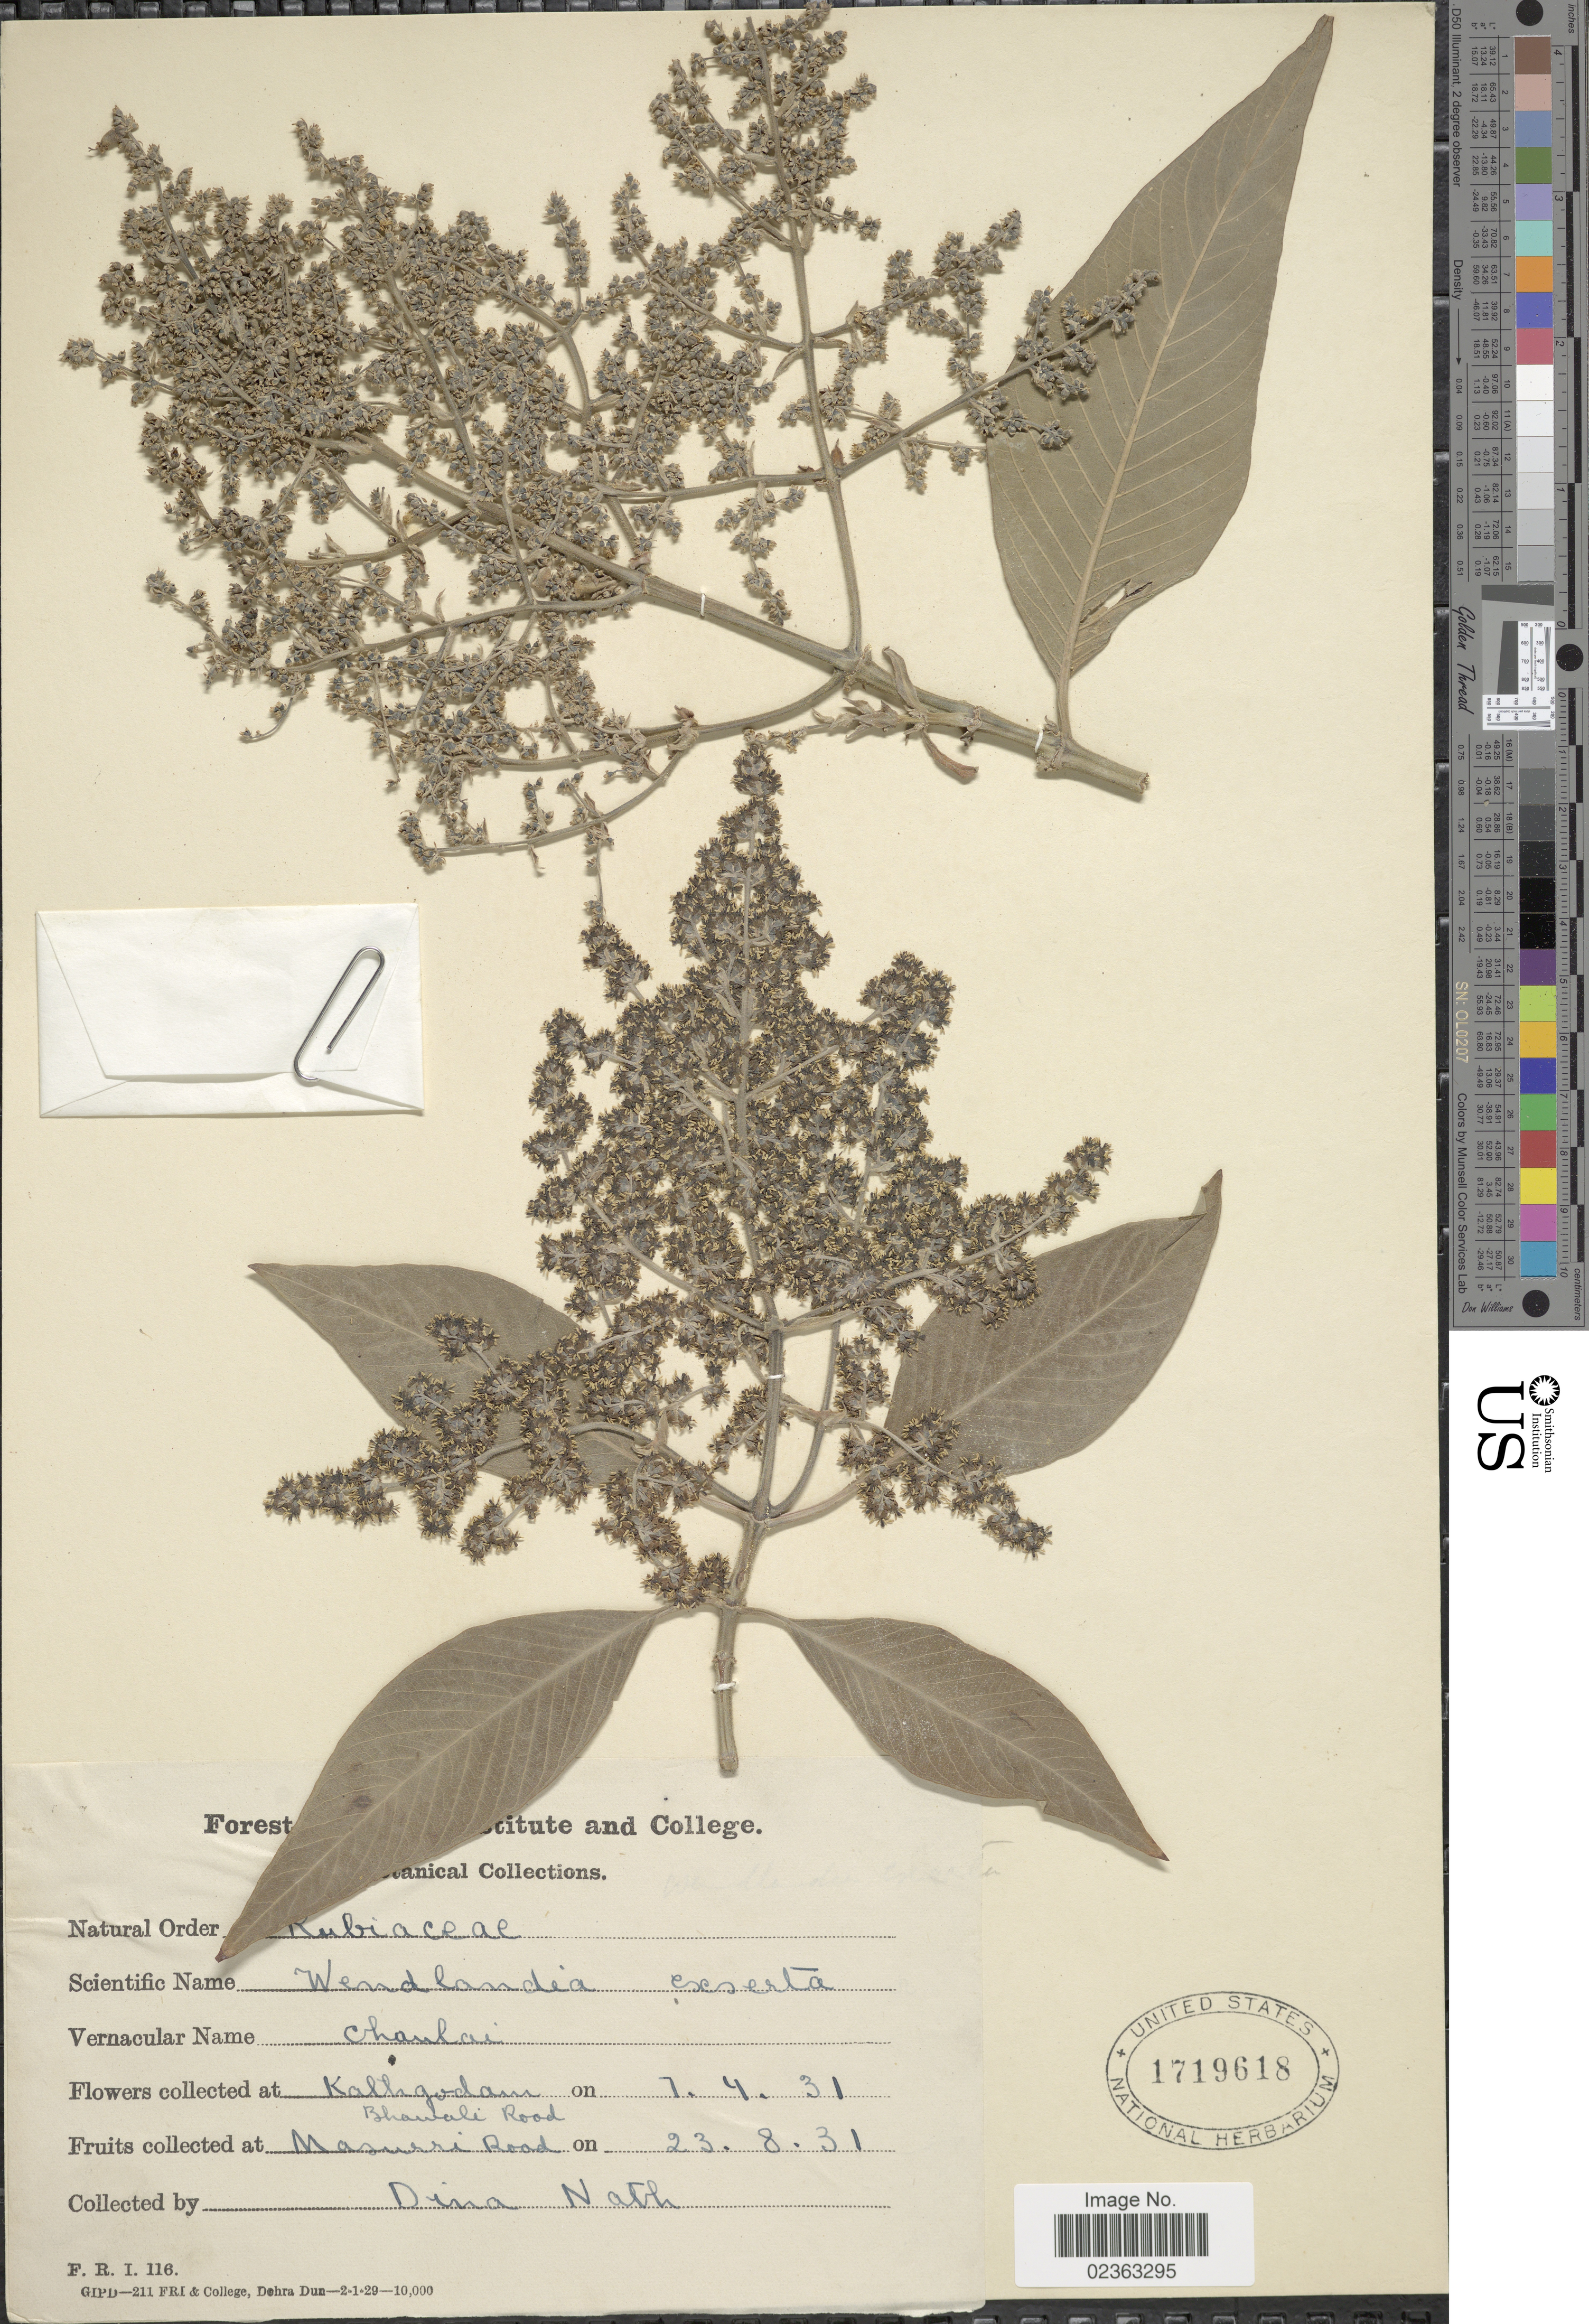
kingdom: Plantae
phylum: Tracheophyta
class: Magnoliopsida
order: Gentianales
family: Rubiaceae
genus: Wendlandia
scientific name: Wendlandia exserta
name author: (Roxb.) DC.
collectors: D. Nath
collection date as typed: Transcribed d/m/y: 7/4/31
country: India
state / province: Uttarakhand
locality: Kathgodam, Bhawali Road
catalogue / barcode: US 1719618